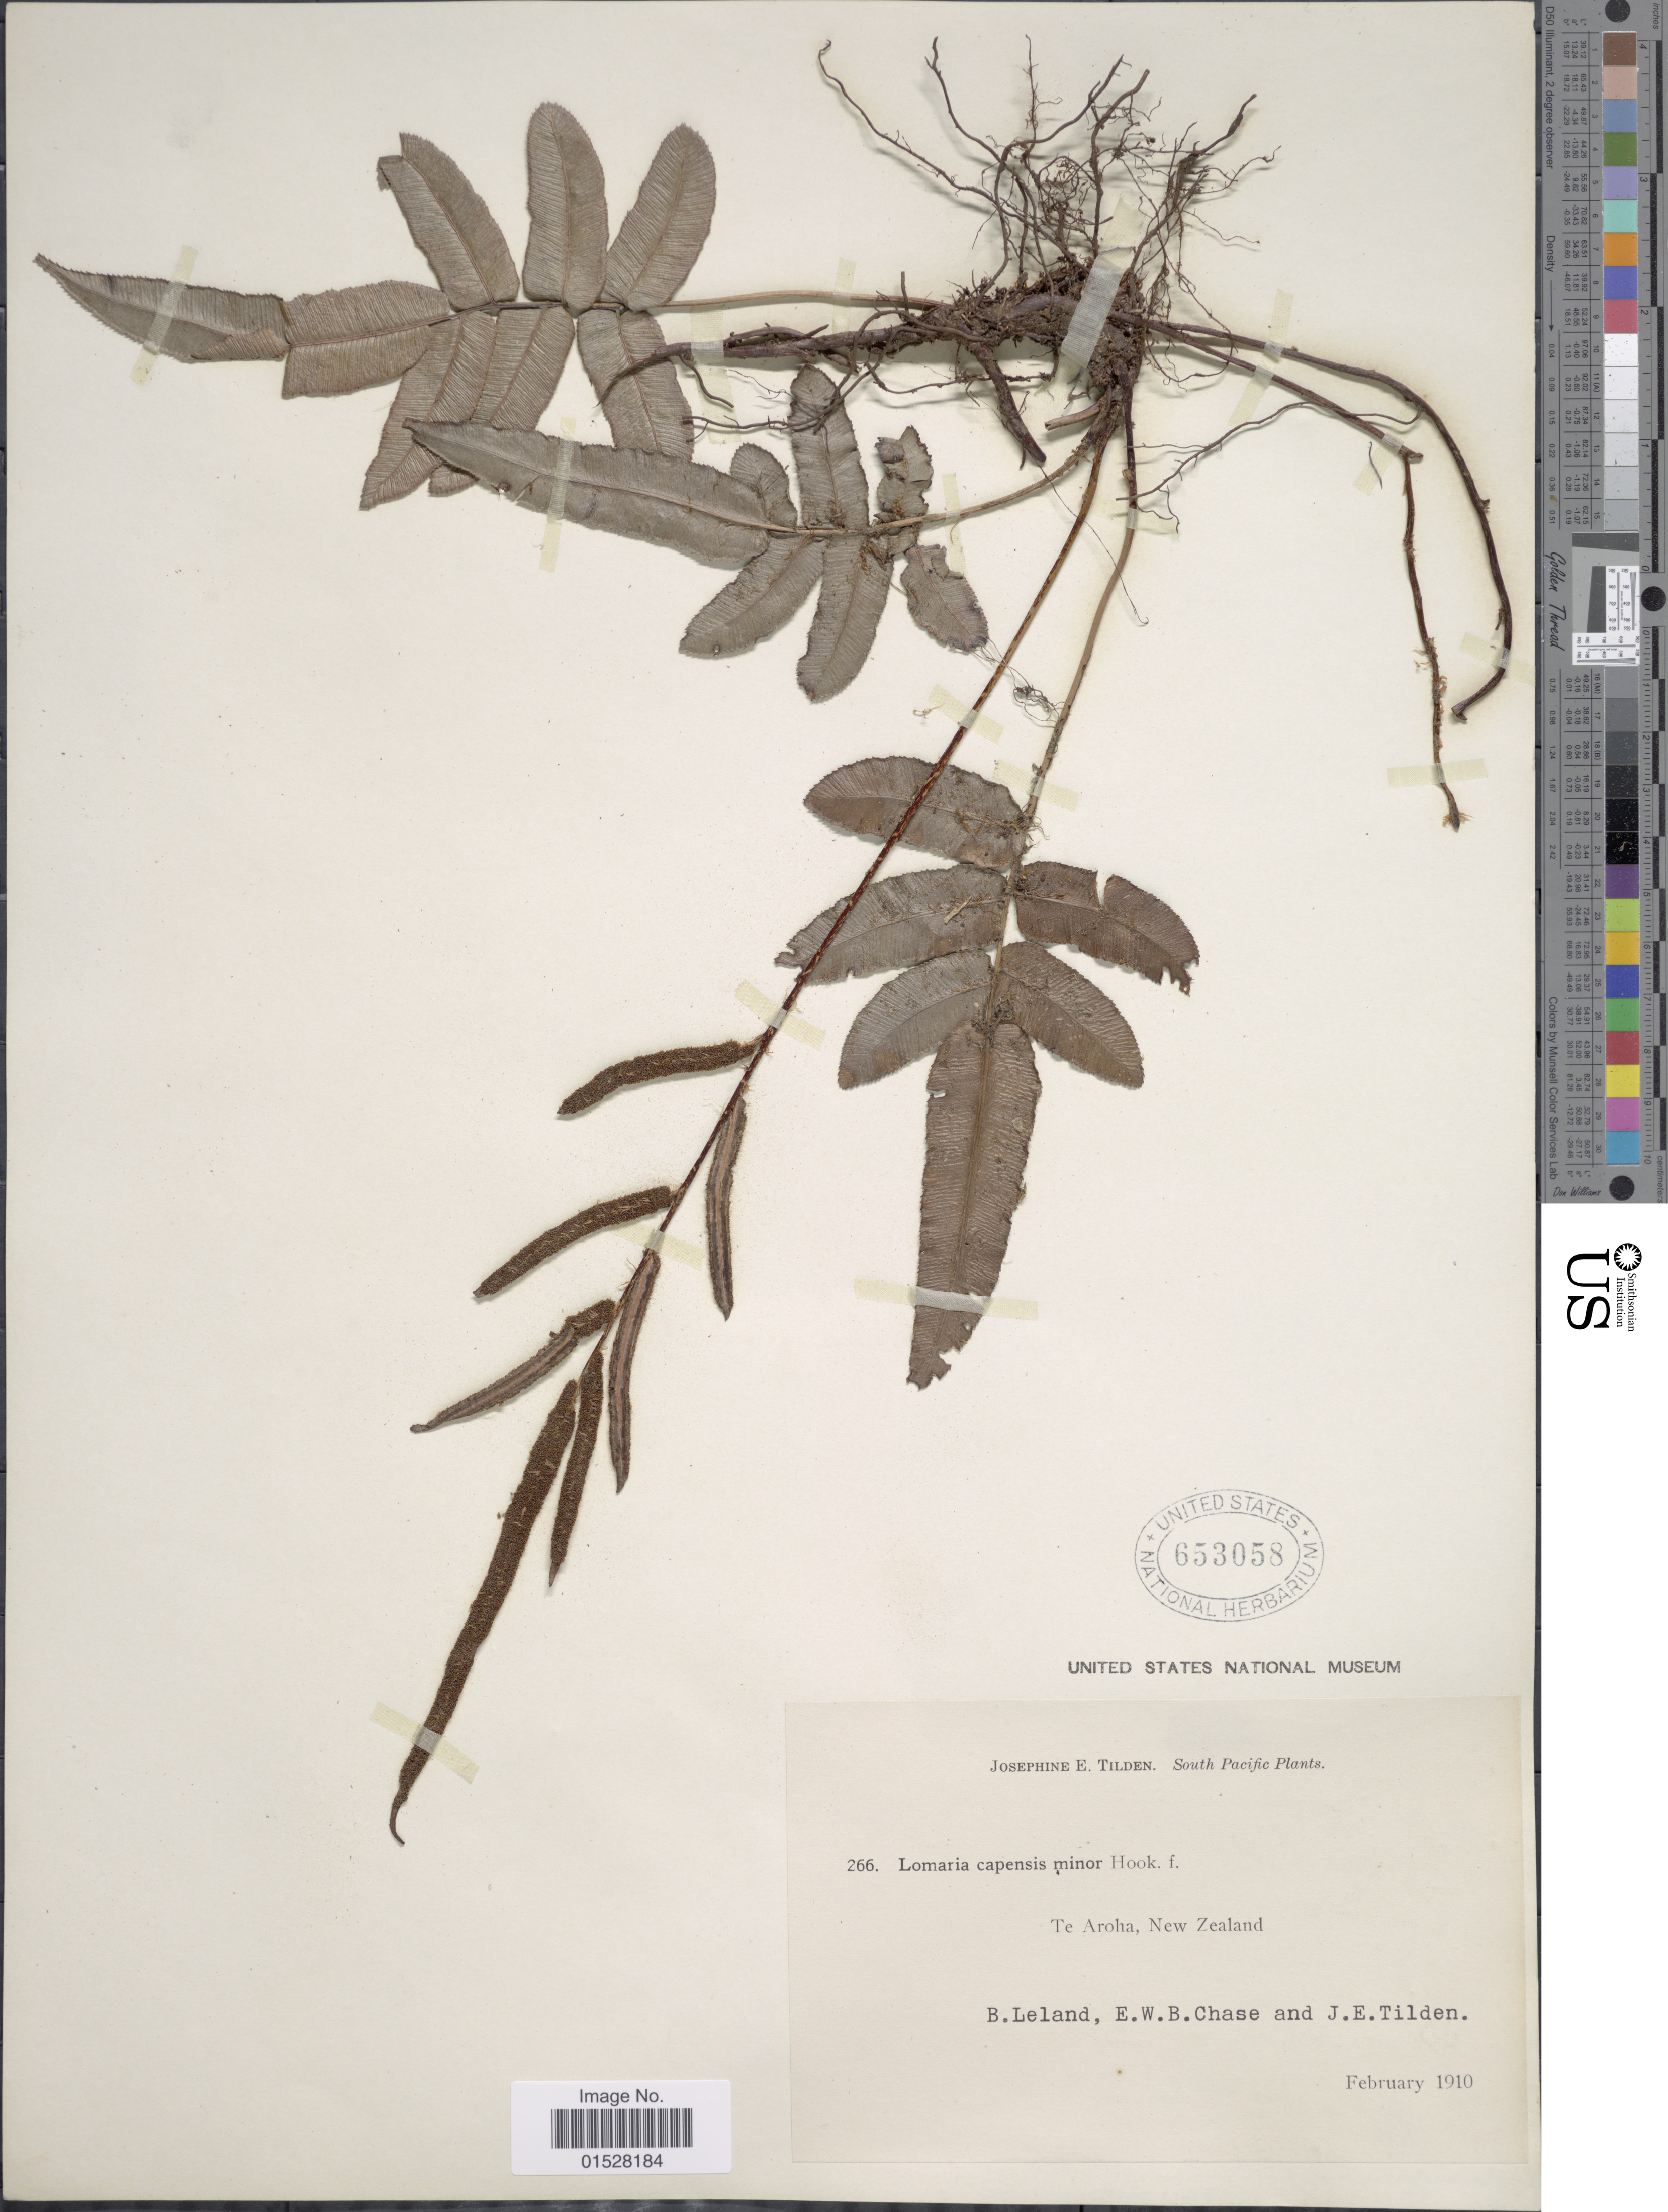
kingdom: Plantae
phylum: Tracheophyta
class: Polypodiopsida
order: Polypodiales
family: Blechnaceae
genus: Blechnum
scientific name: Blechnum procerum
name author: (F. Först.) Sw.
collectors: B. Leland, E. W. Chase & J. E. Tilden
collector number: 266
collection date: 1910-02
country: New Zealand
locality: South Pacific Plants, Te Aroha.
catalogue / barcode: US 653058